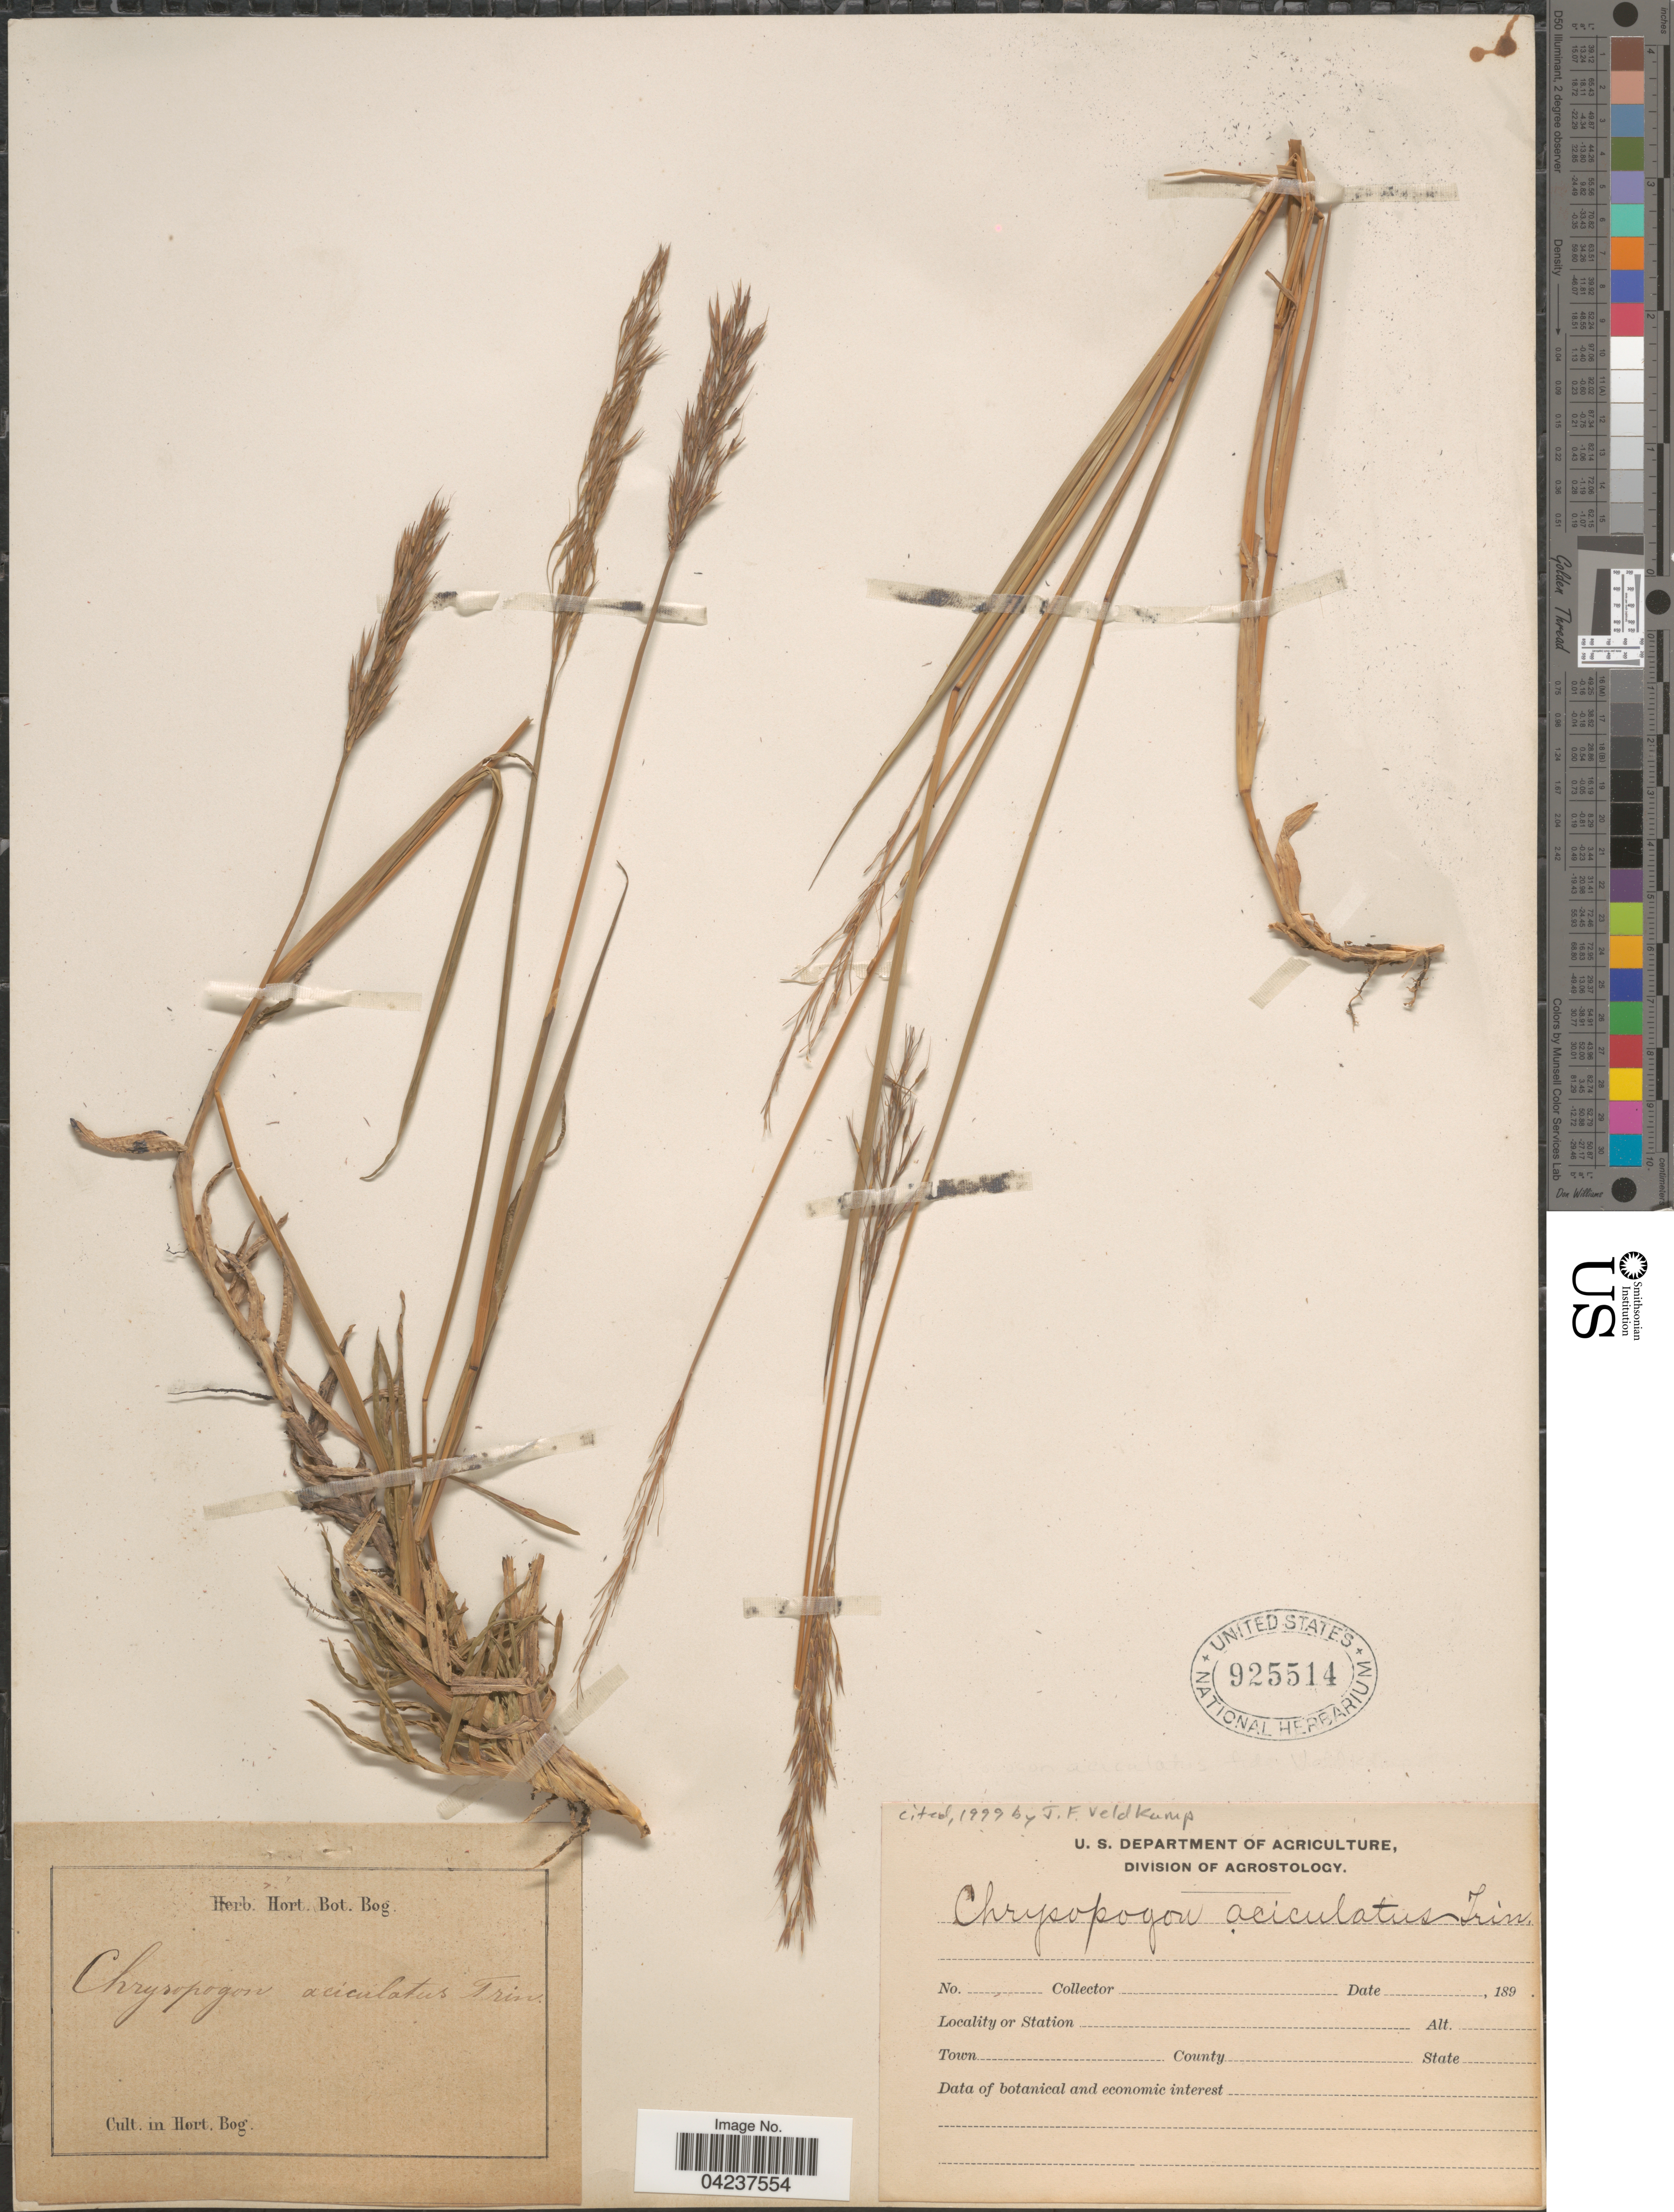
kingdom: Plantae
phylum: Tracheophyta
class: Liliopsida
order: Poales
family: Poaceae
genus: Chrysopogon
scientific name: Chrysopogon aciculatus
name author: (Retz.) Trin.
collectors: ex herb. Hort. Bot. Bog.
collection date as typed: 189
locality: In hort. Bog.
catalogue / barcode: US 925514